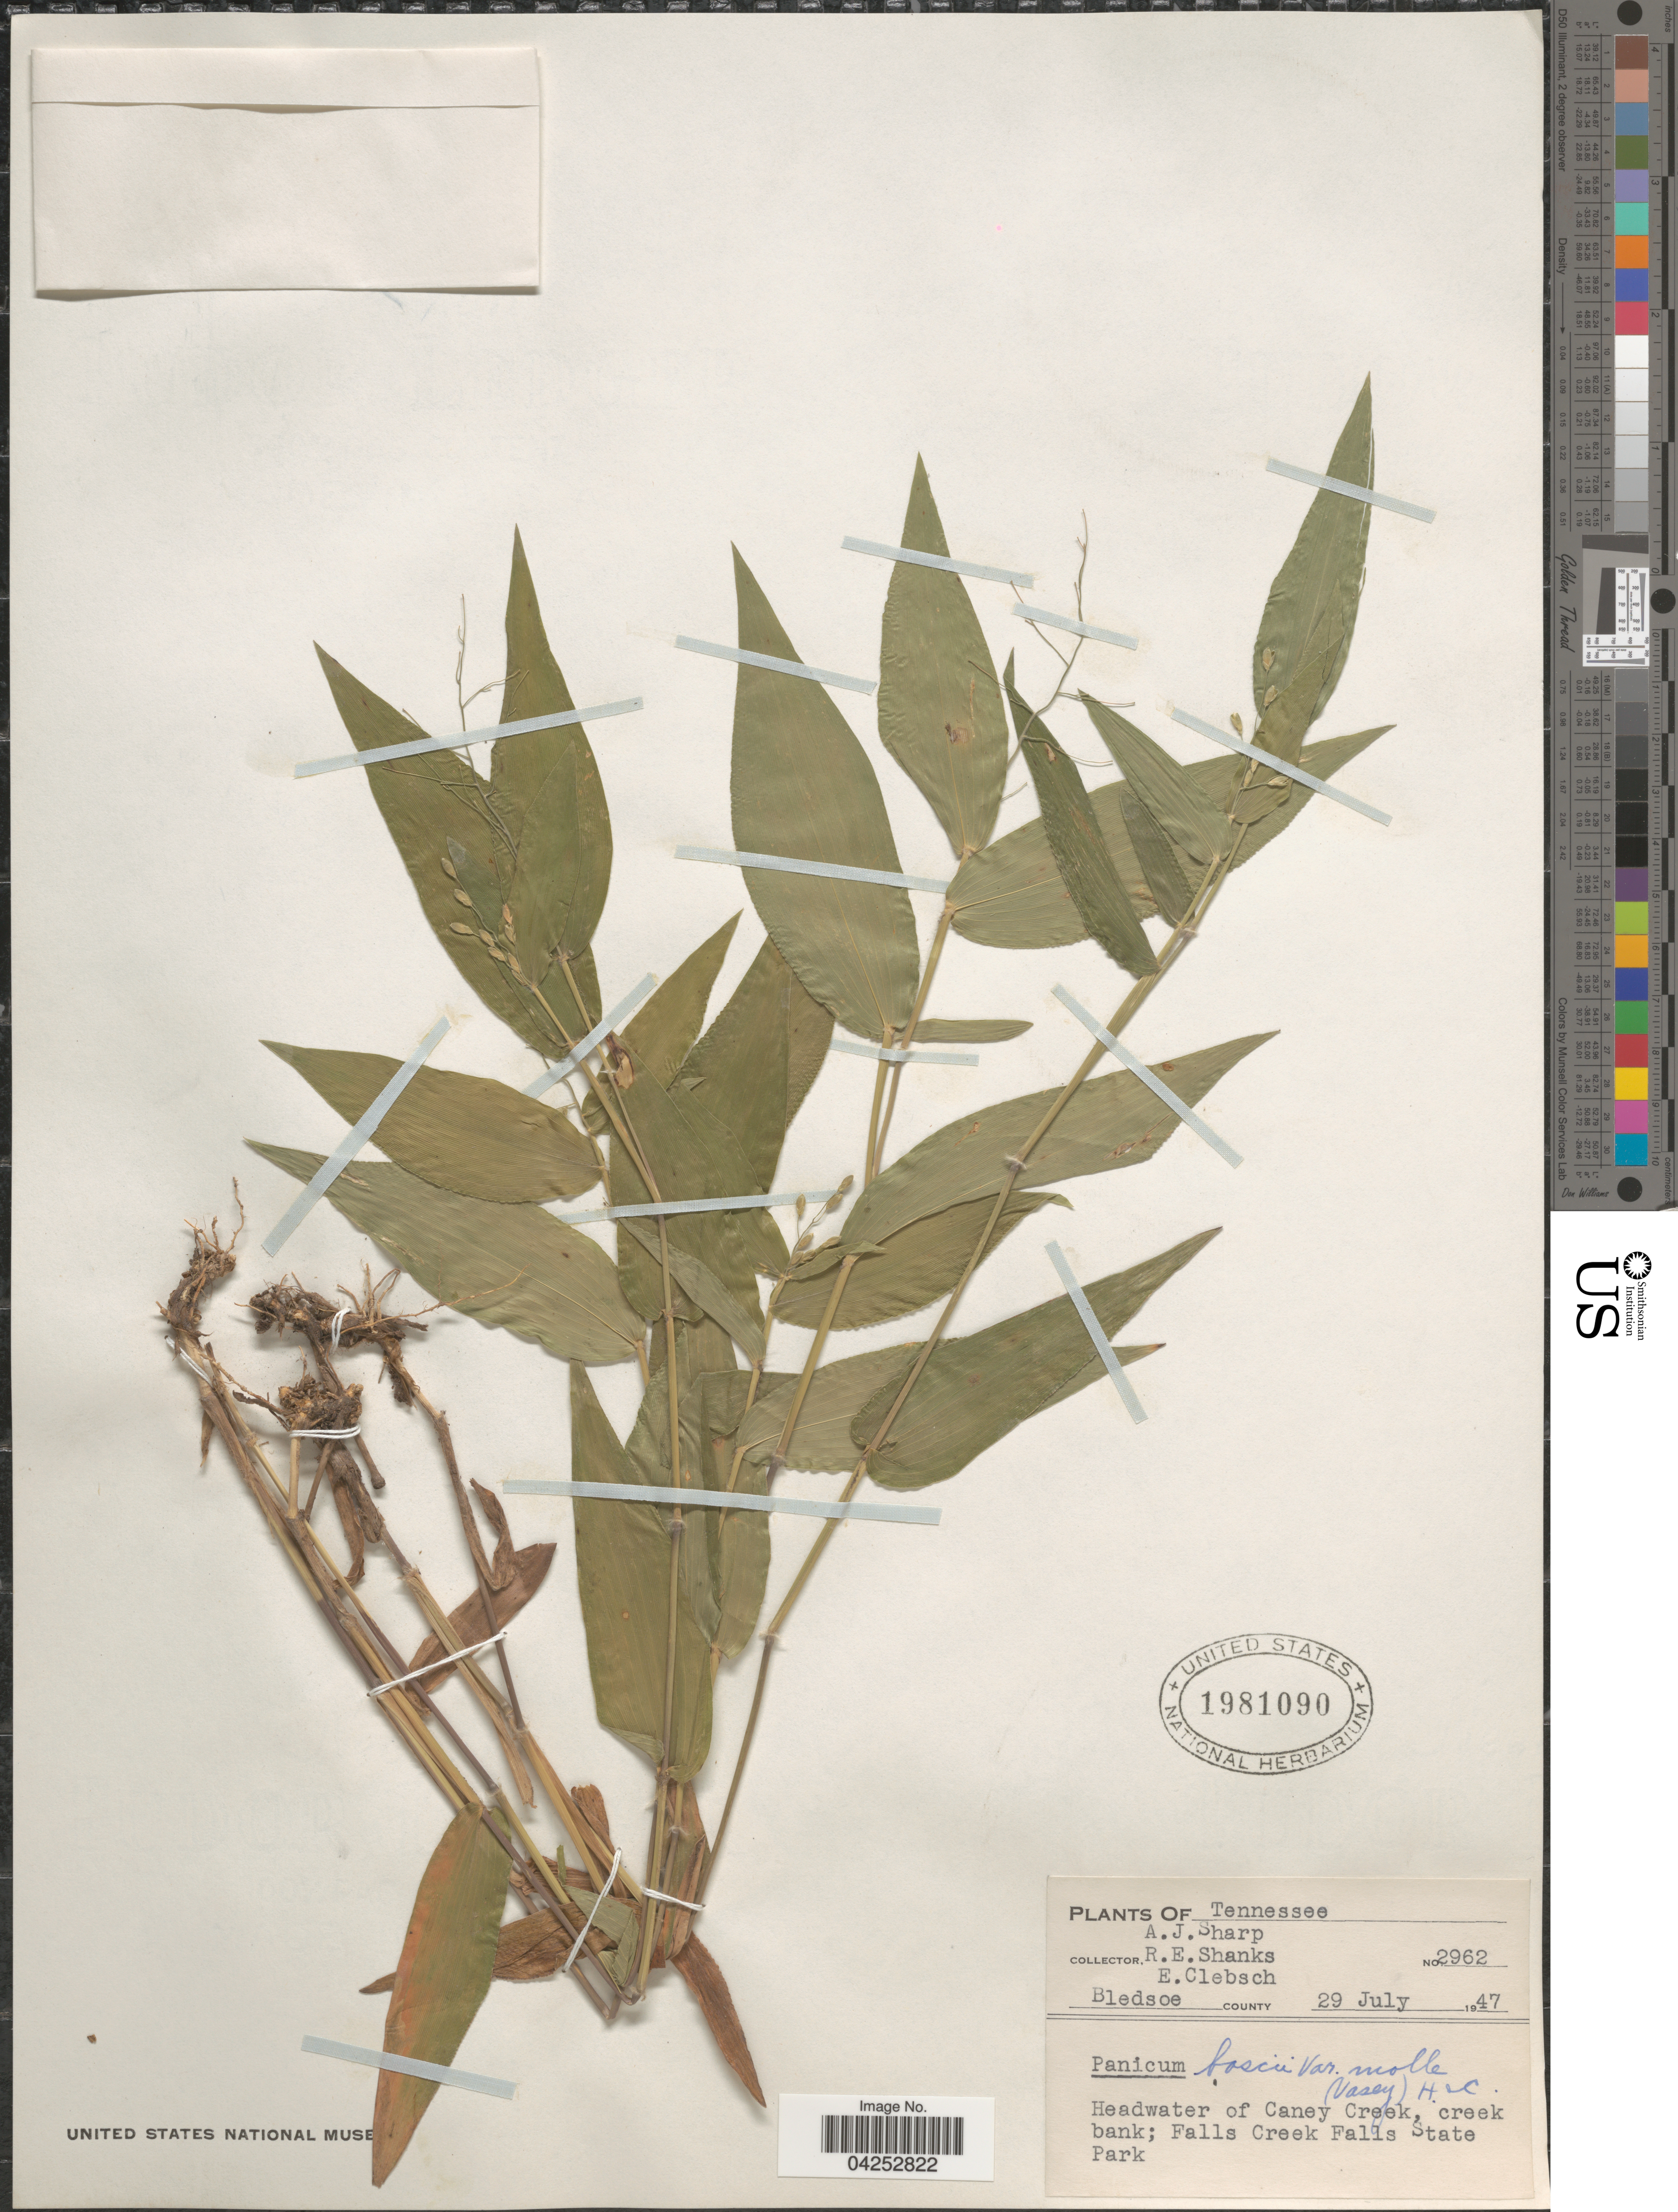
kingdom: Plantae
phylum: Tracheophyta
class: Liliopsida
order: Poales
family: Poaceae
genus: Dichanthelium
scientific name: Dichanthelium boscii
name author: (Poir.) Gould & C.A. Clark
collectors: A. J. Sharp, R. Shanks & E. Clebsch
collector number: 2962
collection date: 1947-07-29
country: United States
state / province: Tennessee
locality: Bledsoe County. Headwater of Caney Creek, creek bank; Falls Creek Falls State Park.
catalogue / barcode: US 1981090